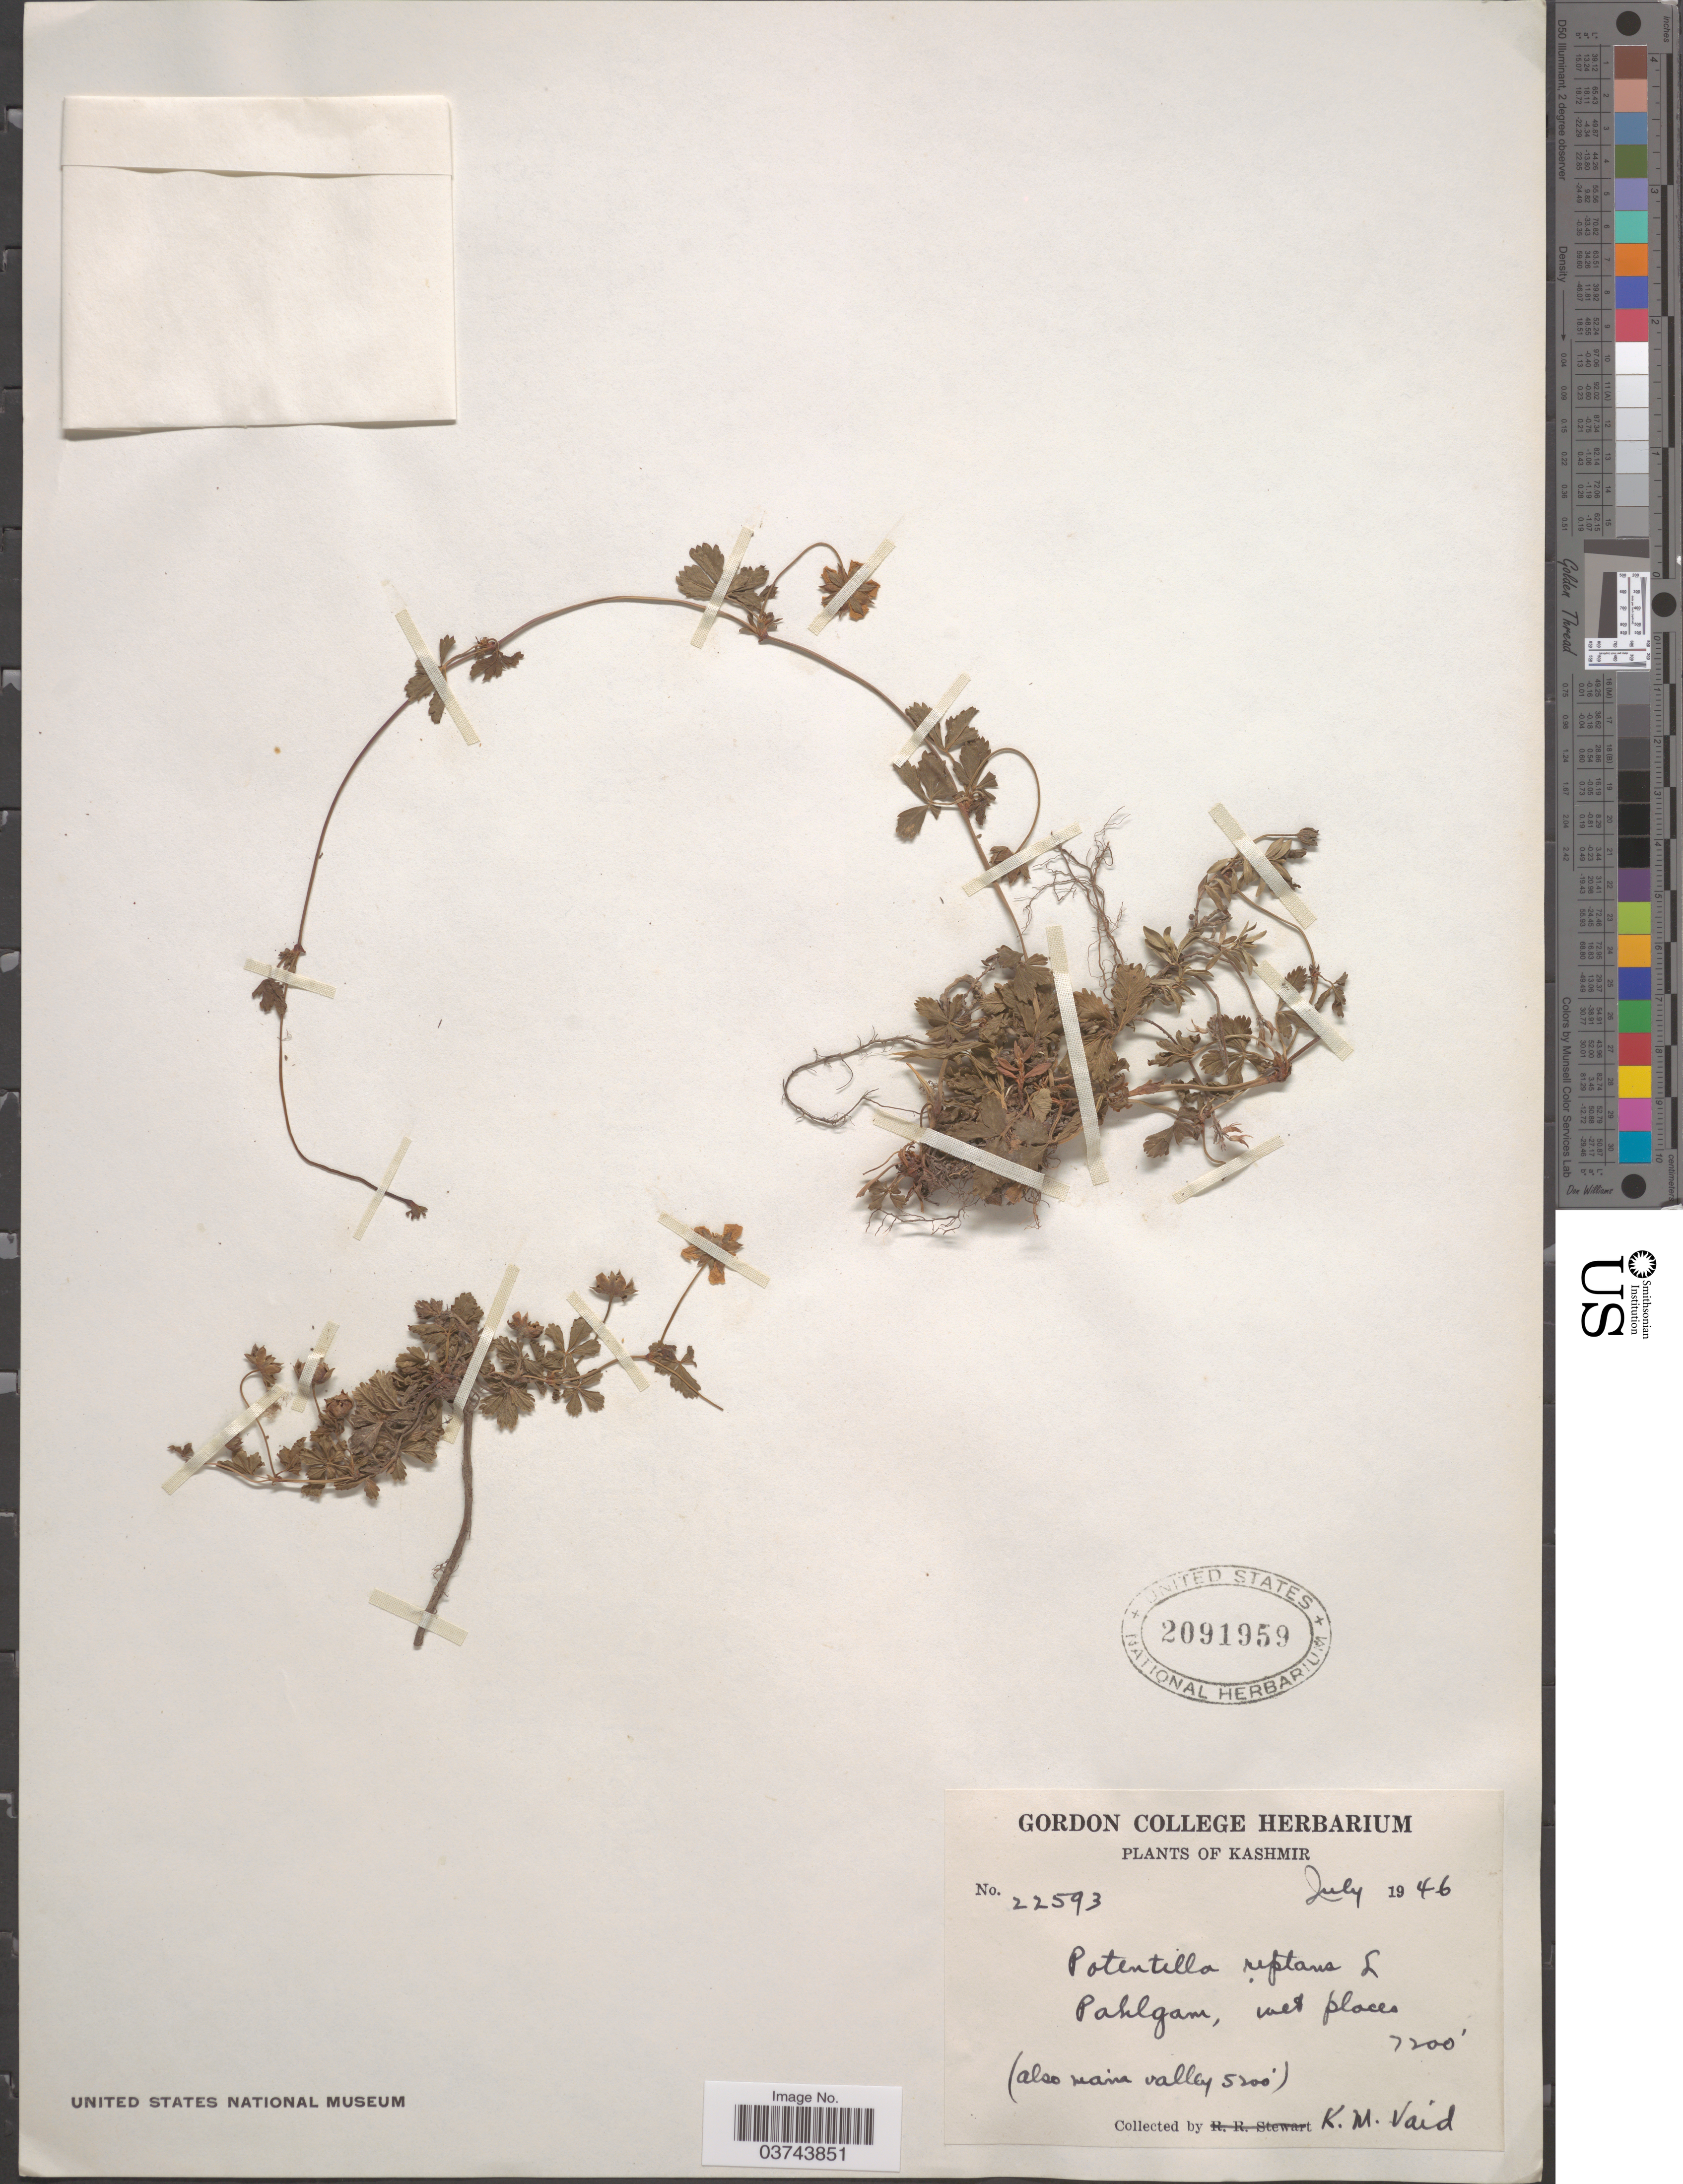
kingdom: Plantae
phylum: Tracheophyta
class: Magnoliopsida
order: Rosales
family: Rosaceae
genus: Potentilla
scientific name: Potentilla reptans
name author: L.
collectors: K. Vaid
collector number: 22593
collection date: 1946-07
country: India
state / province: Jammu and Kashmir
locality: Kashmir. Pahlgam.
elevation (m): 2195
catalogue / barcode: US 2091959